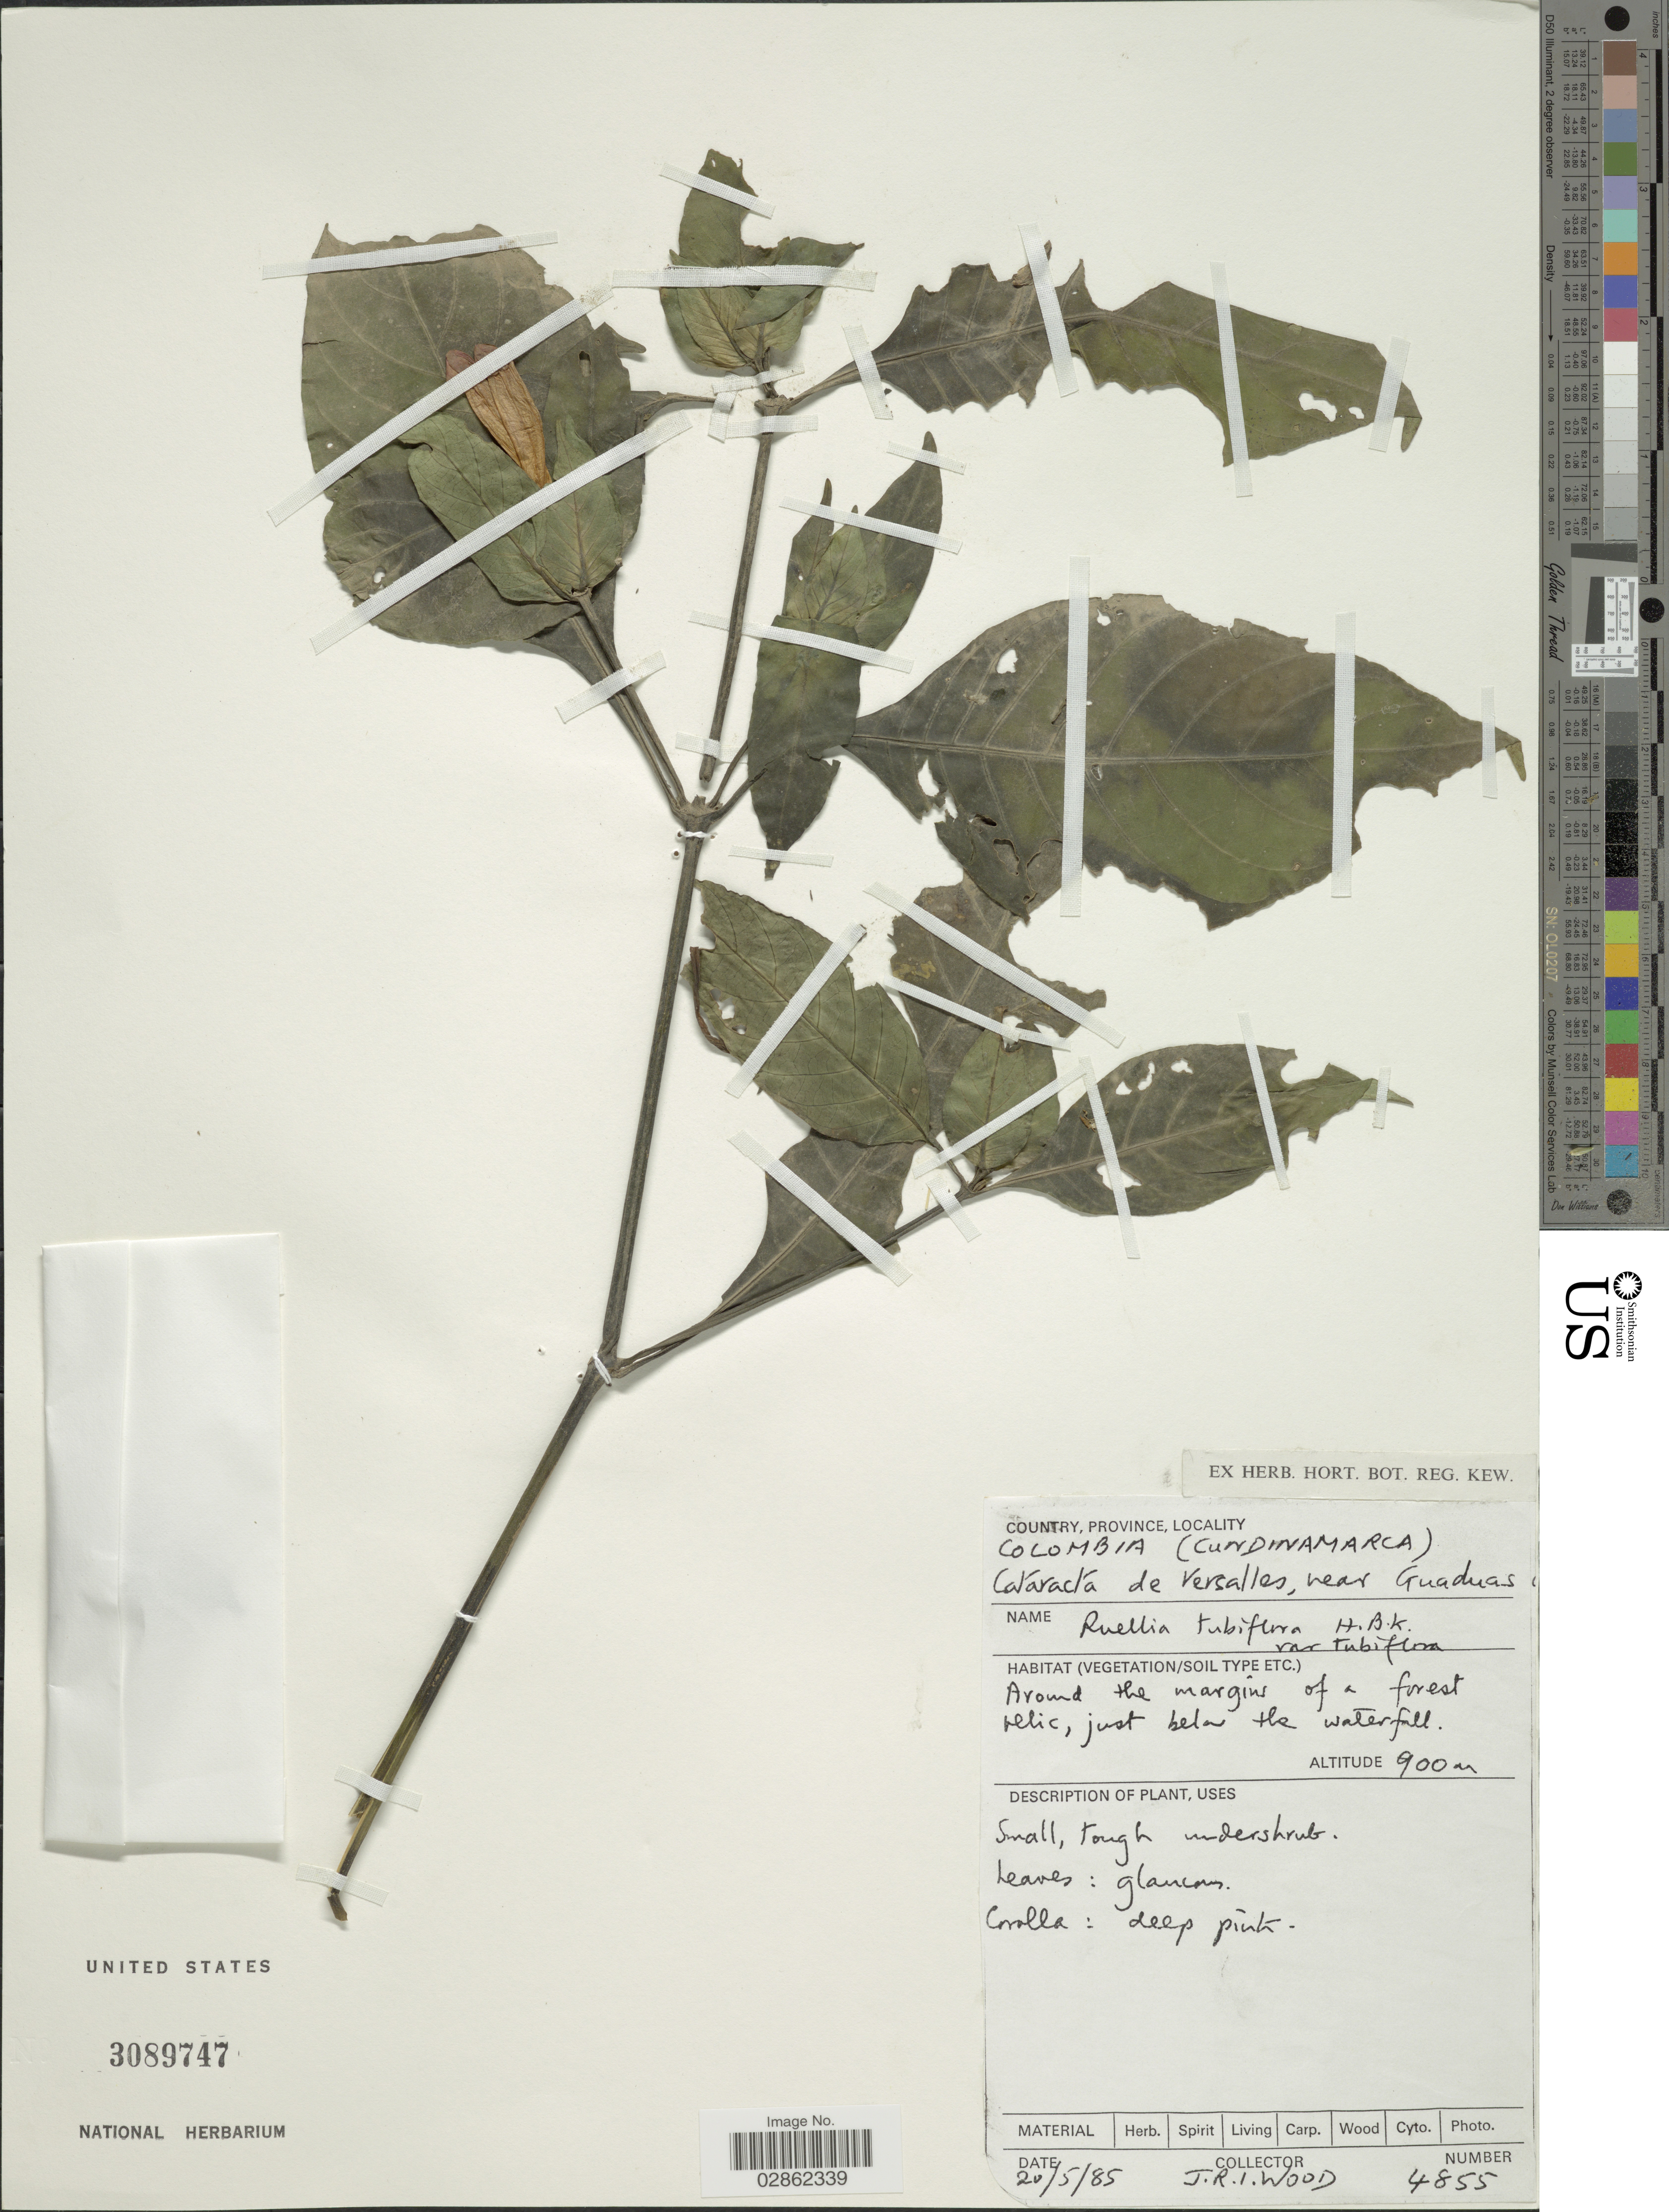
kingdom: Plantae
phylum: Tracheophyta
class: Magnoliopsida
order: Lamiales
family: Acanthaceae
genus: Ruellia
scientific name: Ruellia tubiflora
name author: Kunth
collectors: J. R. I. Wood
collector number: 4855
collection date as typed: Transcribed d/m/y: 20/5/85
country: Colombia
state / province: Cundinamarca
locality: Cataracta de Versalles, near Guaduas.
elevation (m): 900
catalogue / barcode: US 3089747